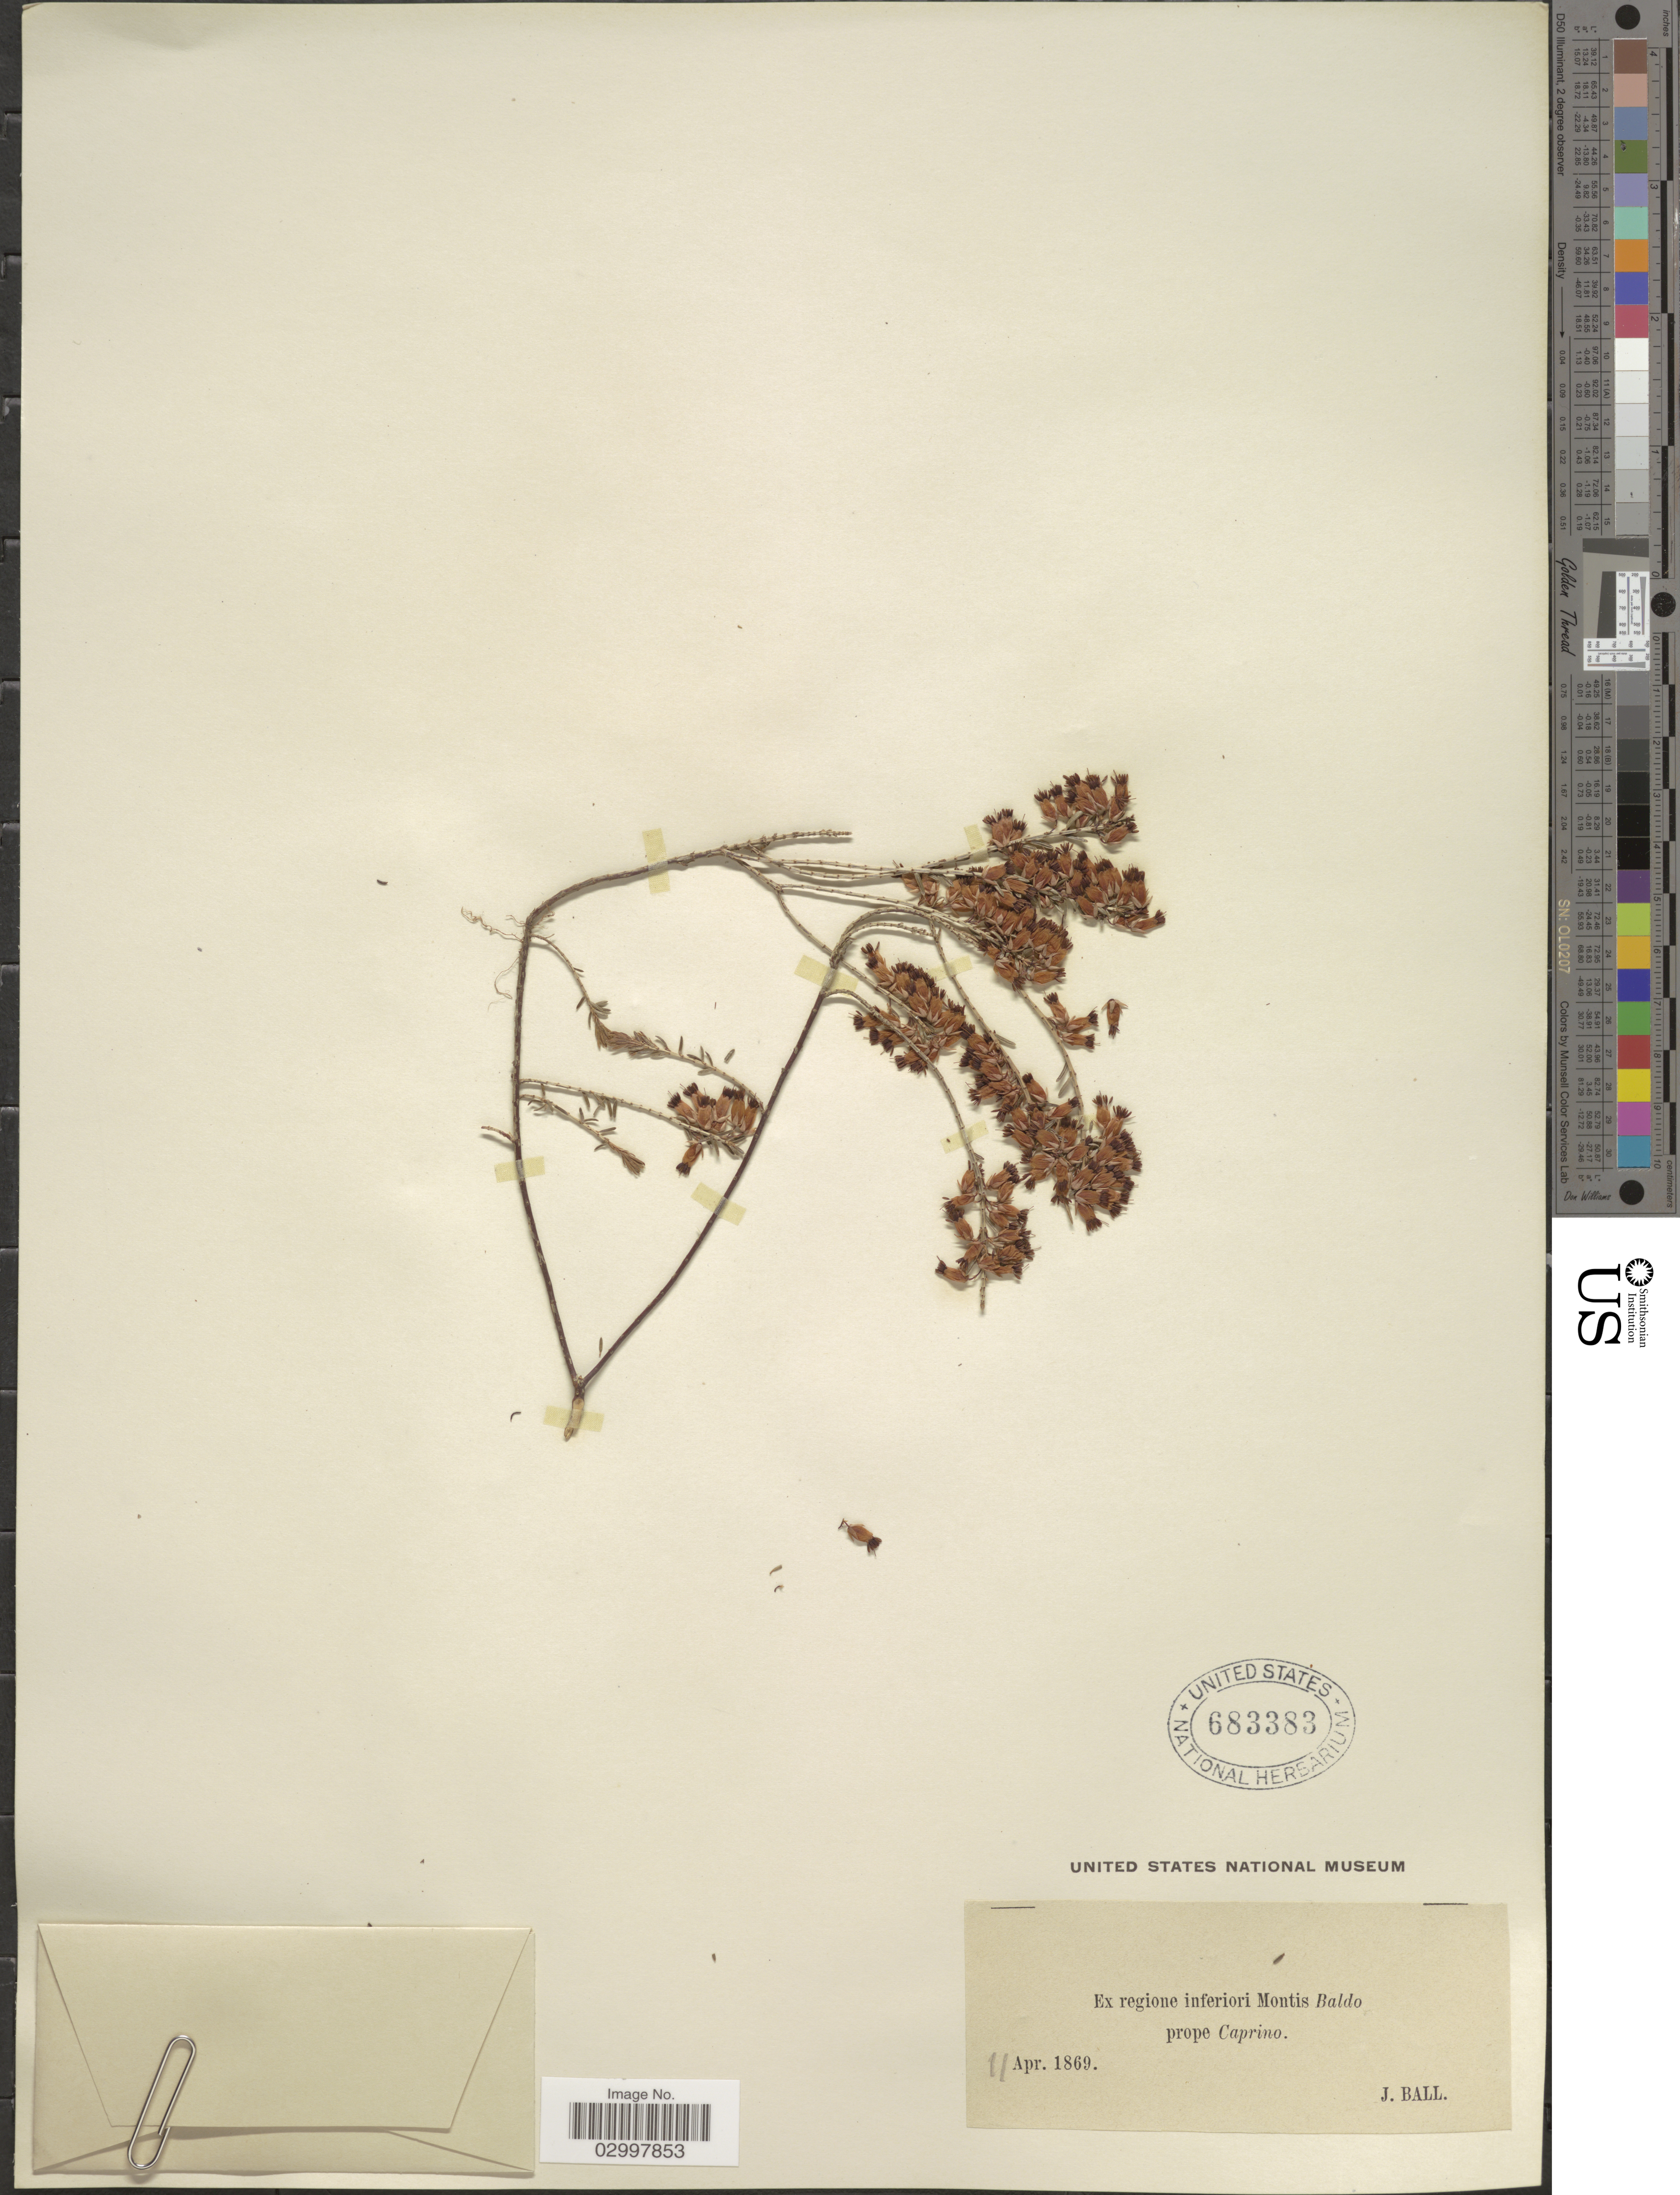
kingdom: Plantae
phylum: Tracheophyta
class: Magnoliopsida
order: Ericales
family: Ericaceae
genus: Erica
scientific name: Erica sp.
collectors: J. Ball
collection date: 1869-04-11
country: Italy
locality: Ex regione inferiori Montis Baldo prope Caprino.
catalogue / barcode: US 683383